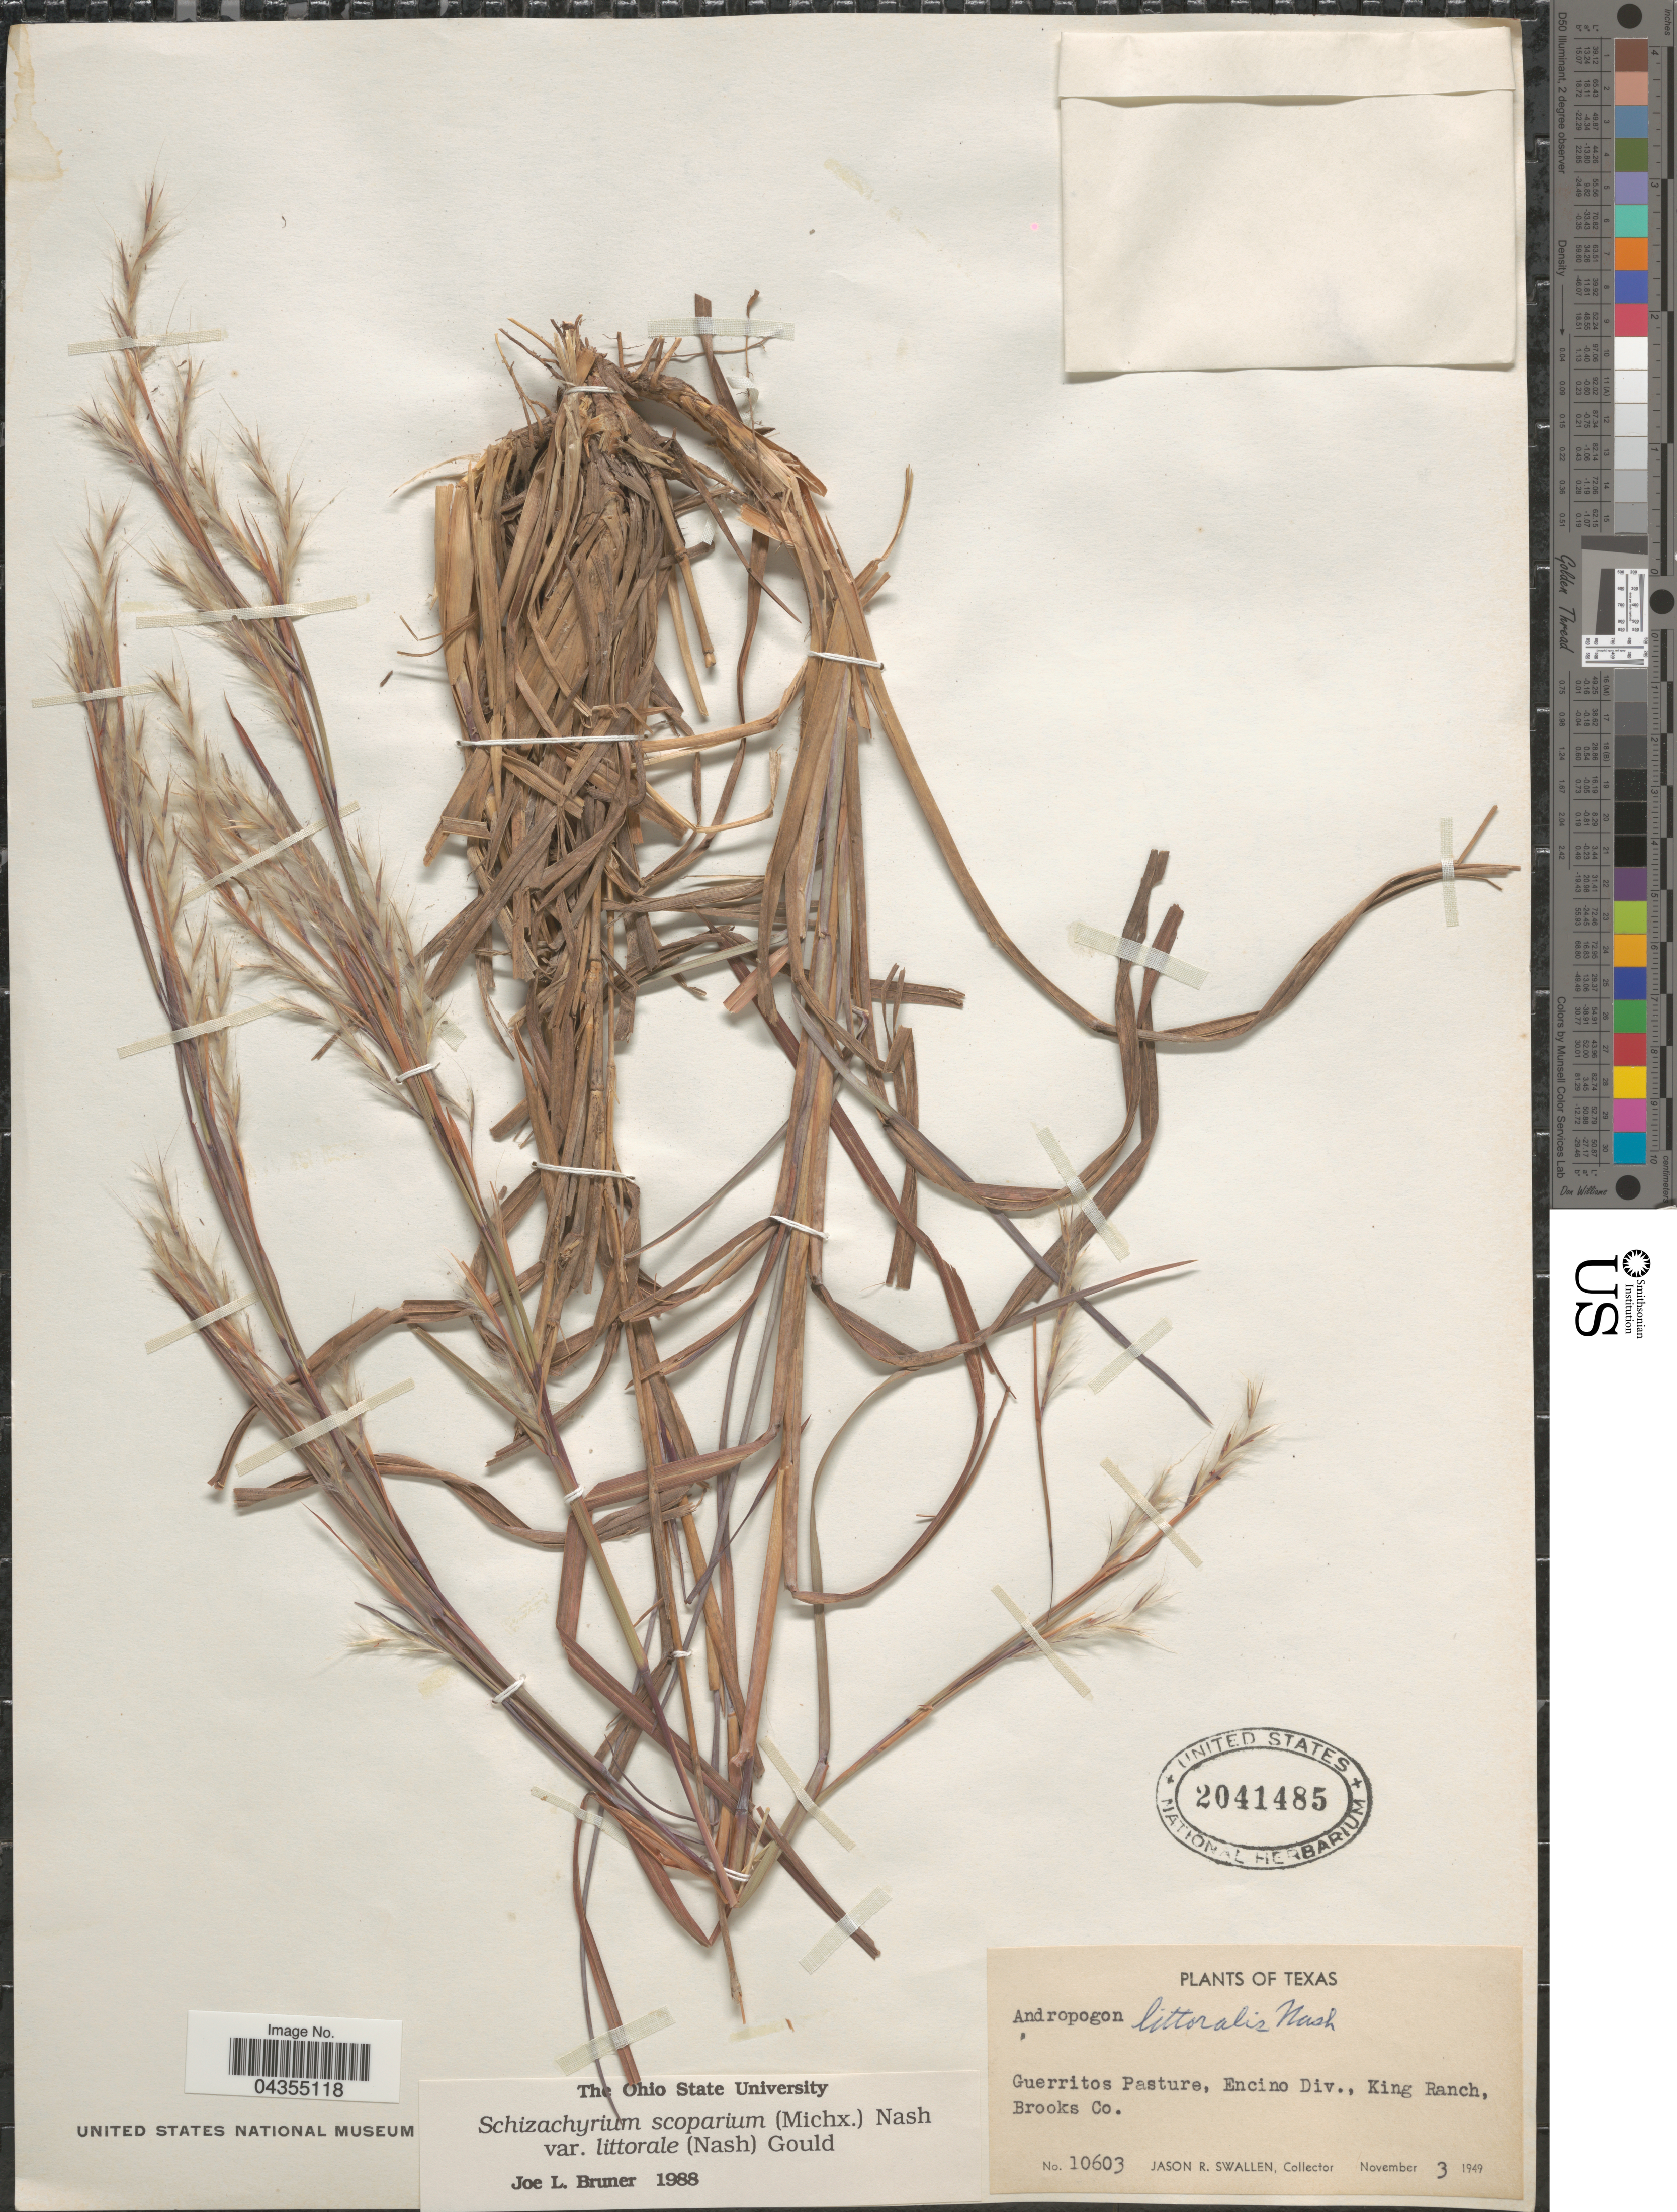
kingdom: Plantae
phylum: Tracheophyta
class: Liliopsida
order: Poales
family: Poaceae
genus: Schizachyrium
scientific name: Schizachyrium scoparium var. littorale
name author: (Nash) Gould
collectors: J. R. Swallen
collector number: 10603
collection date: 1949-11-03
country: United States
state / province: Texas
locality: Guerritos Pasture, Encino Div., King Ranch, Brooks Co.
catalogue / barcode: US 2041485